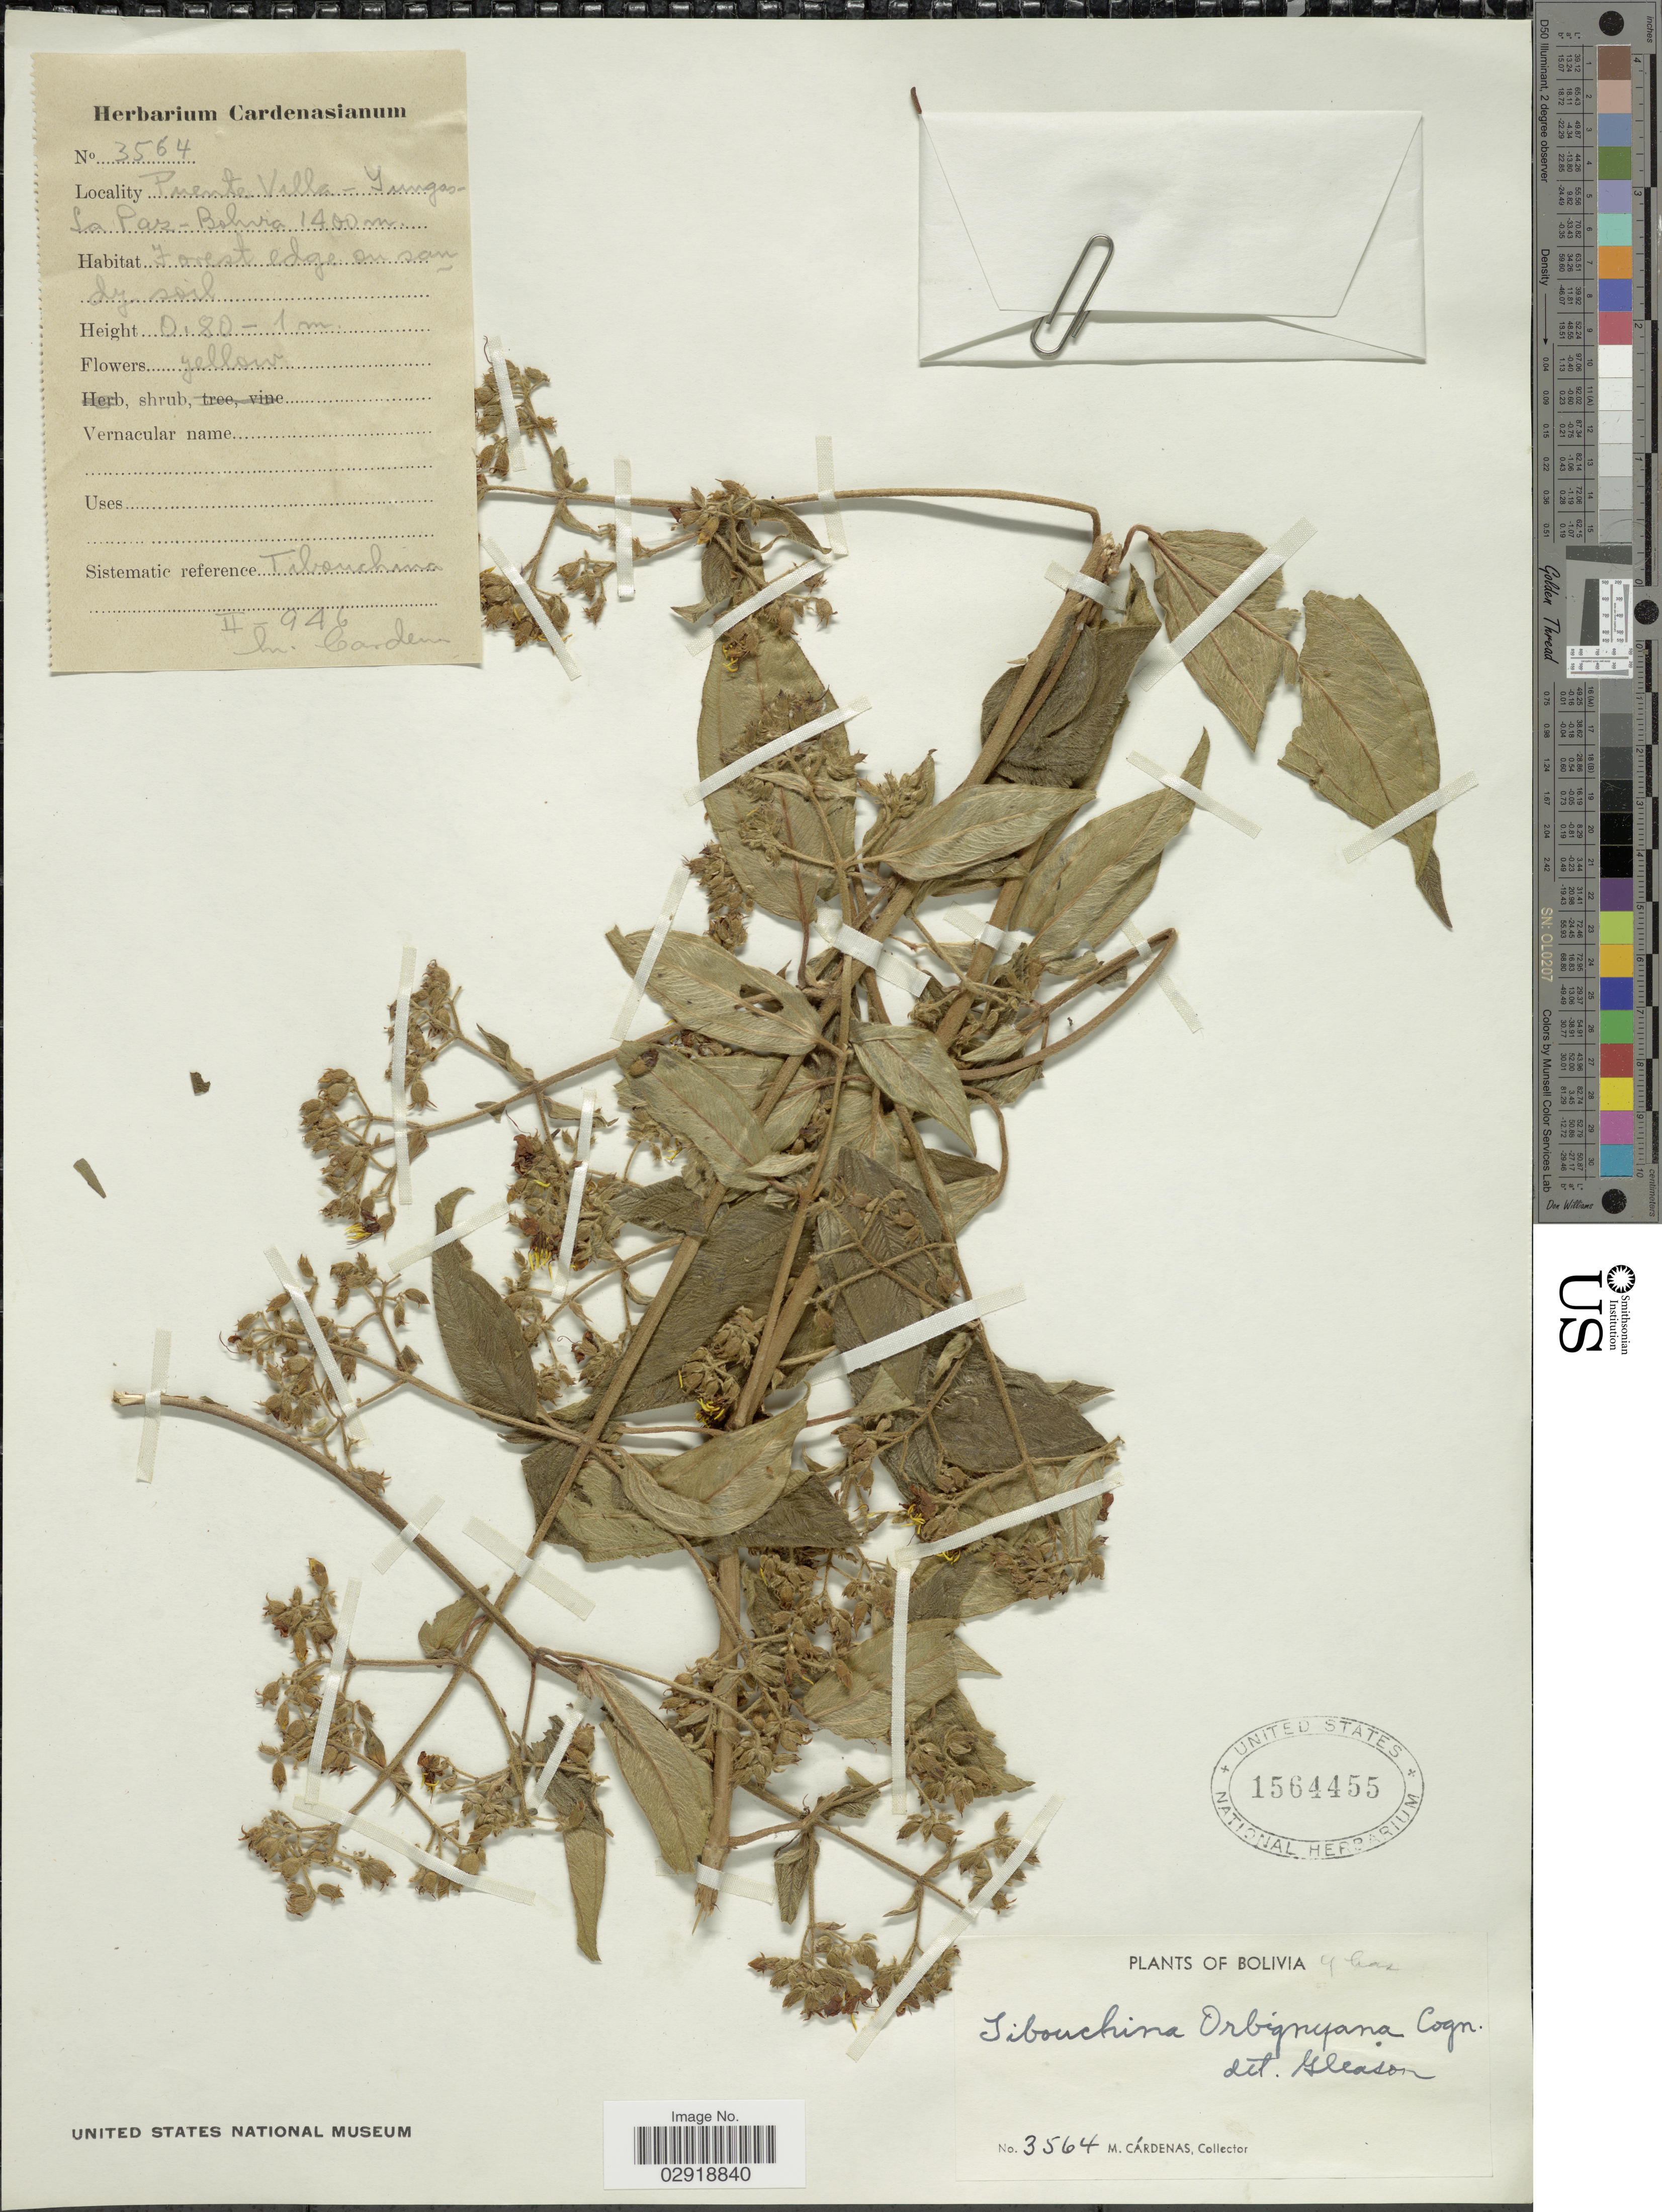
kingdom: Plantae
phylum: Tracheophyta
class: Magnoliopsida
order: Myrtales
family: Melastomataceae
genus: Chaetogastra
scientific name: Chaetogastra orbignyana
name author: (Naudin) P.J.F. Guim. & Michelang.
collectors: M. Cárdenas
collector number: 3564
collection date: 1946-02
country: Bolivia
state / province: La Paz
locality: Puente Villa - Yungas.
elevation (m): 1400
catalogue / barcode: US 1564455